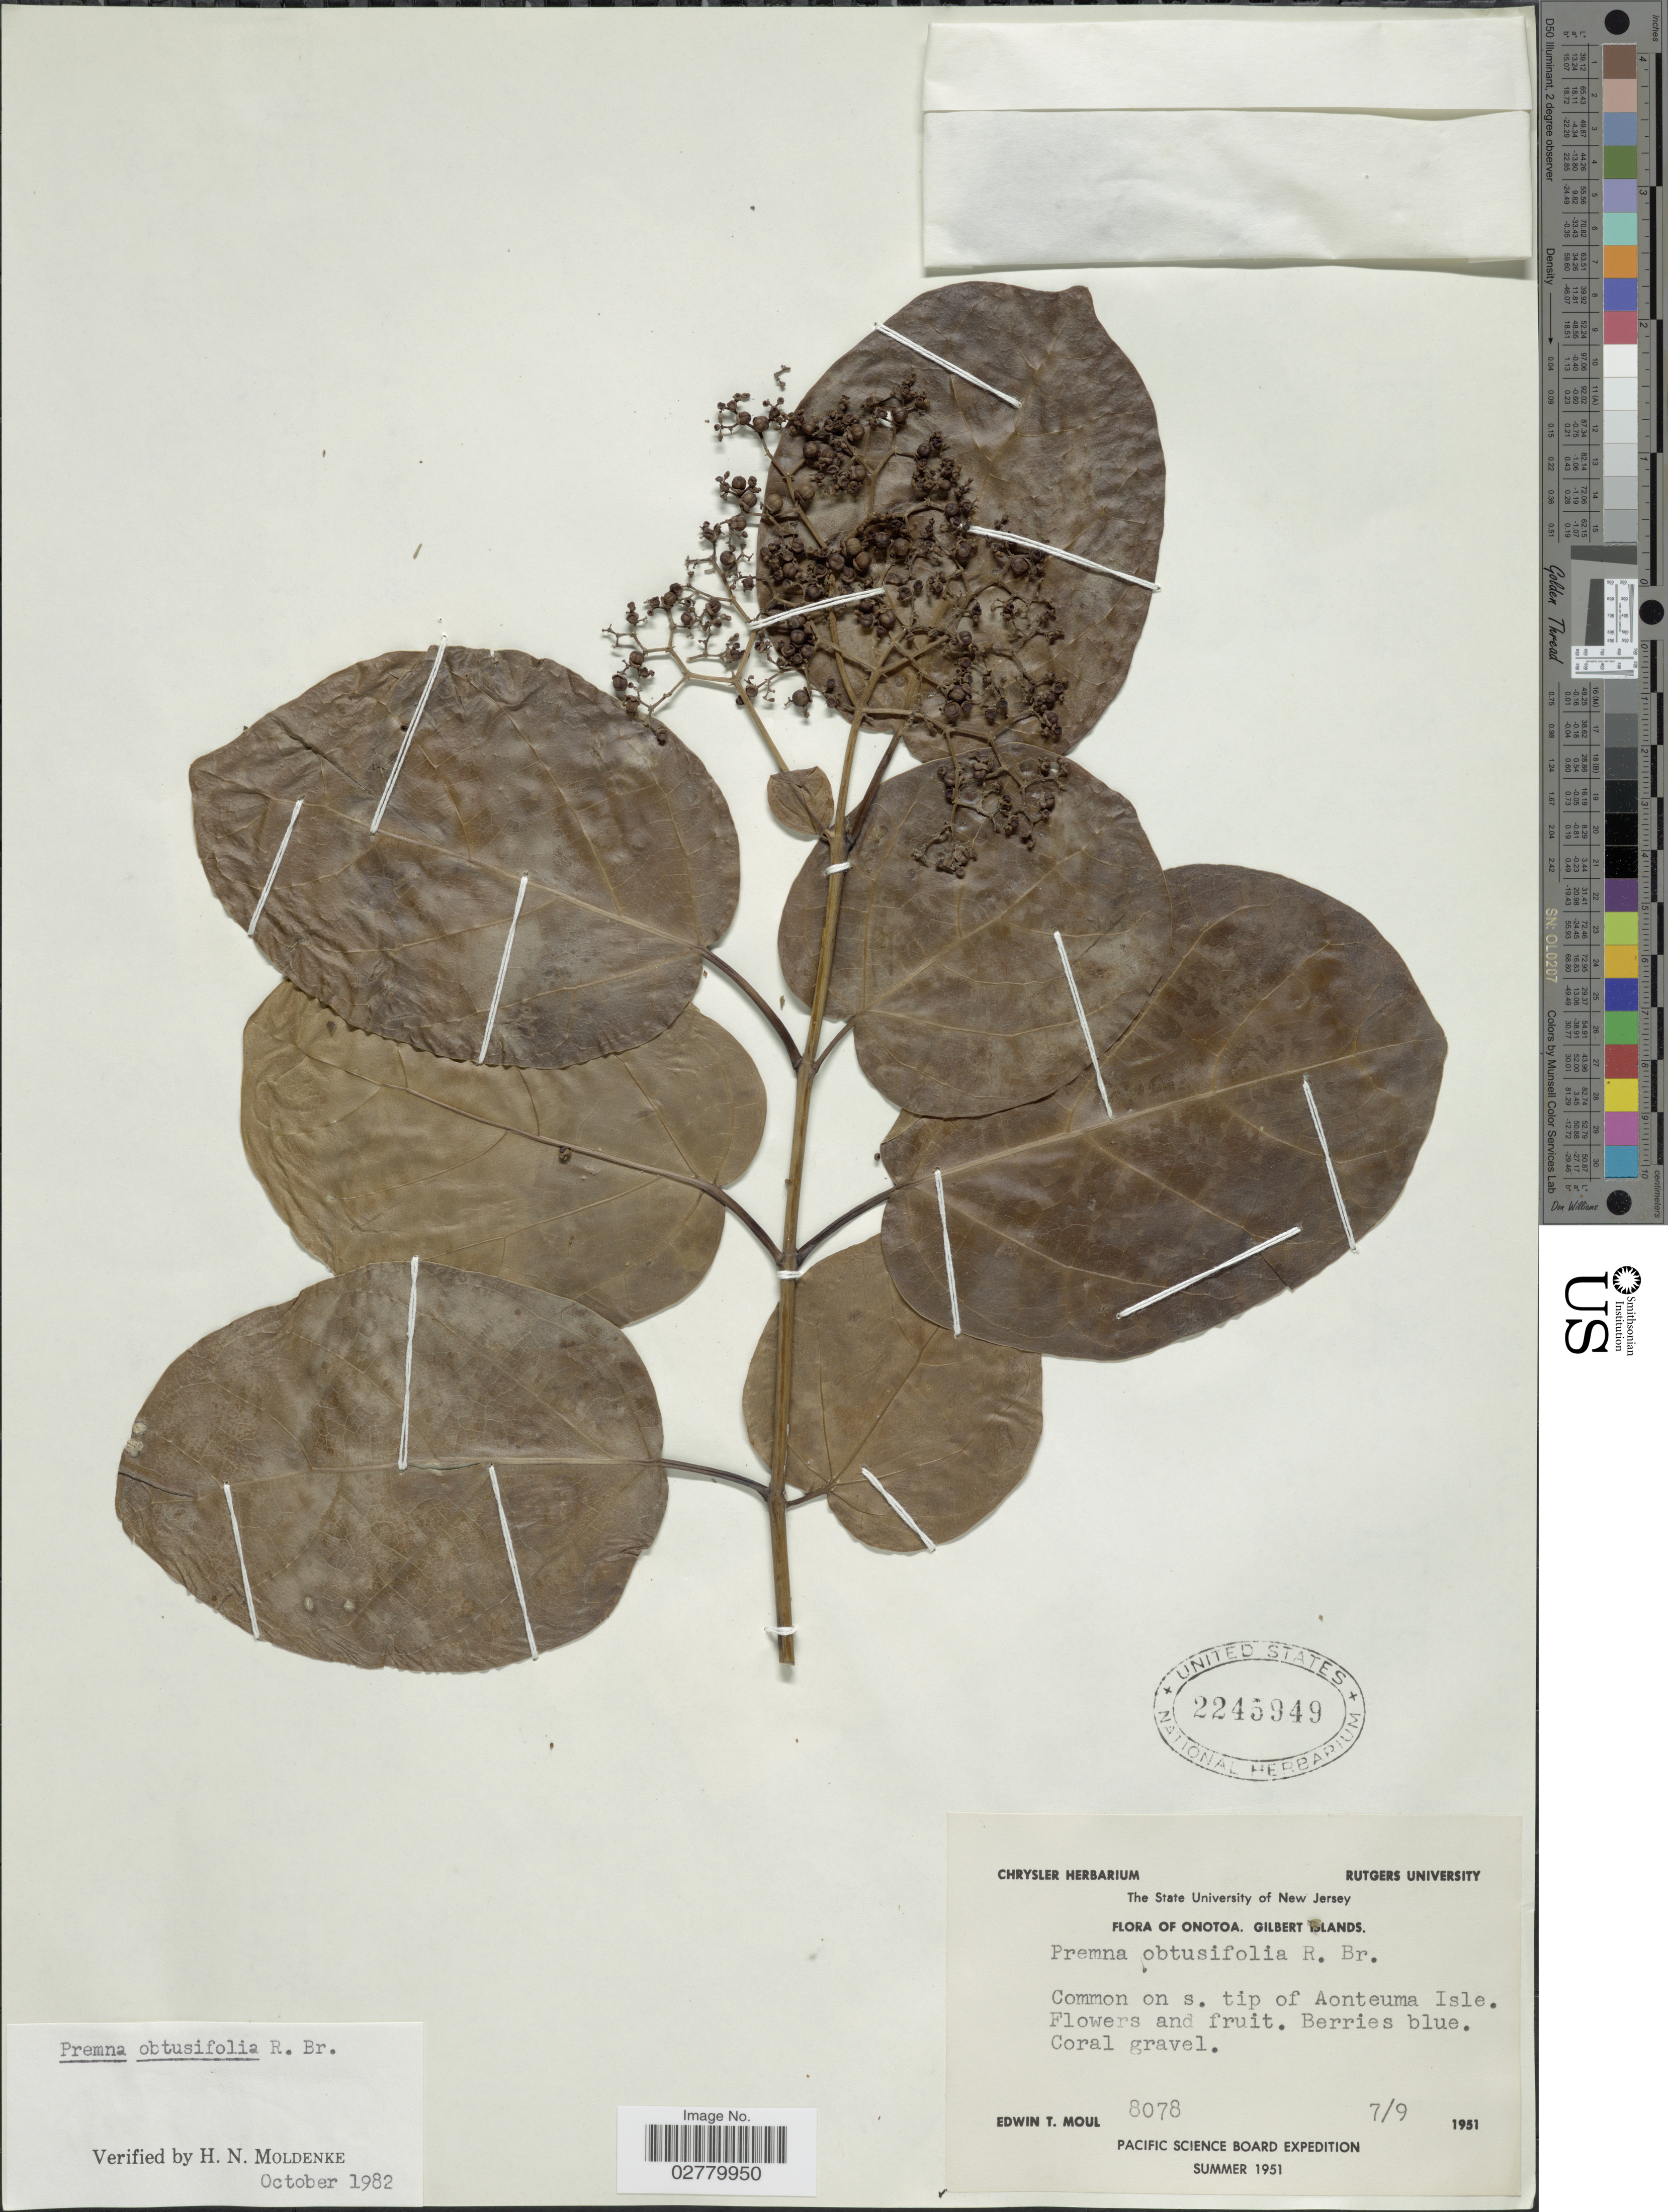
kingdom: Plantae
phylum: Tracheophyta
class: Magnoliopsida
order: Lamiales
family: Lamiaceae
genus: Premna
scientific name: Premna obtusifolia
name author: R. Br.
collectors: E. T. Moul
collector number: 8078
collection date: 1951-09-07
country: Kiribati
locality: Onotoa, Gilbert Islands. Common on s. tip of Aonteuma Isle.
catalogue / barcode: US 2245949